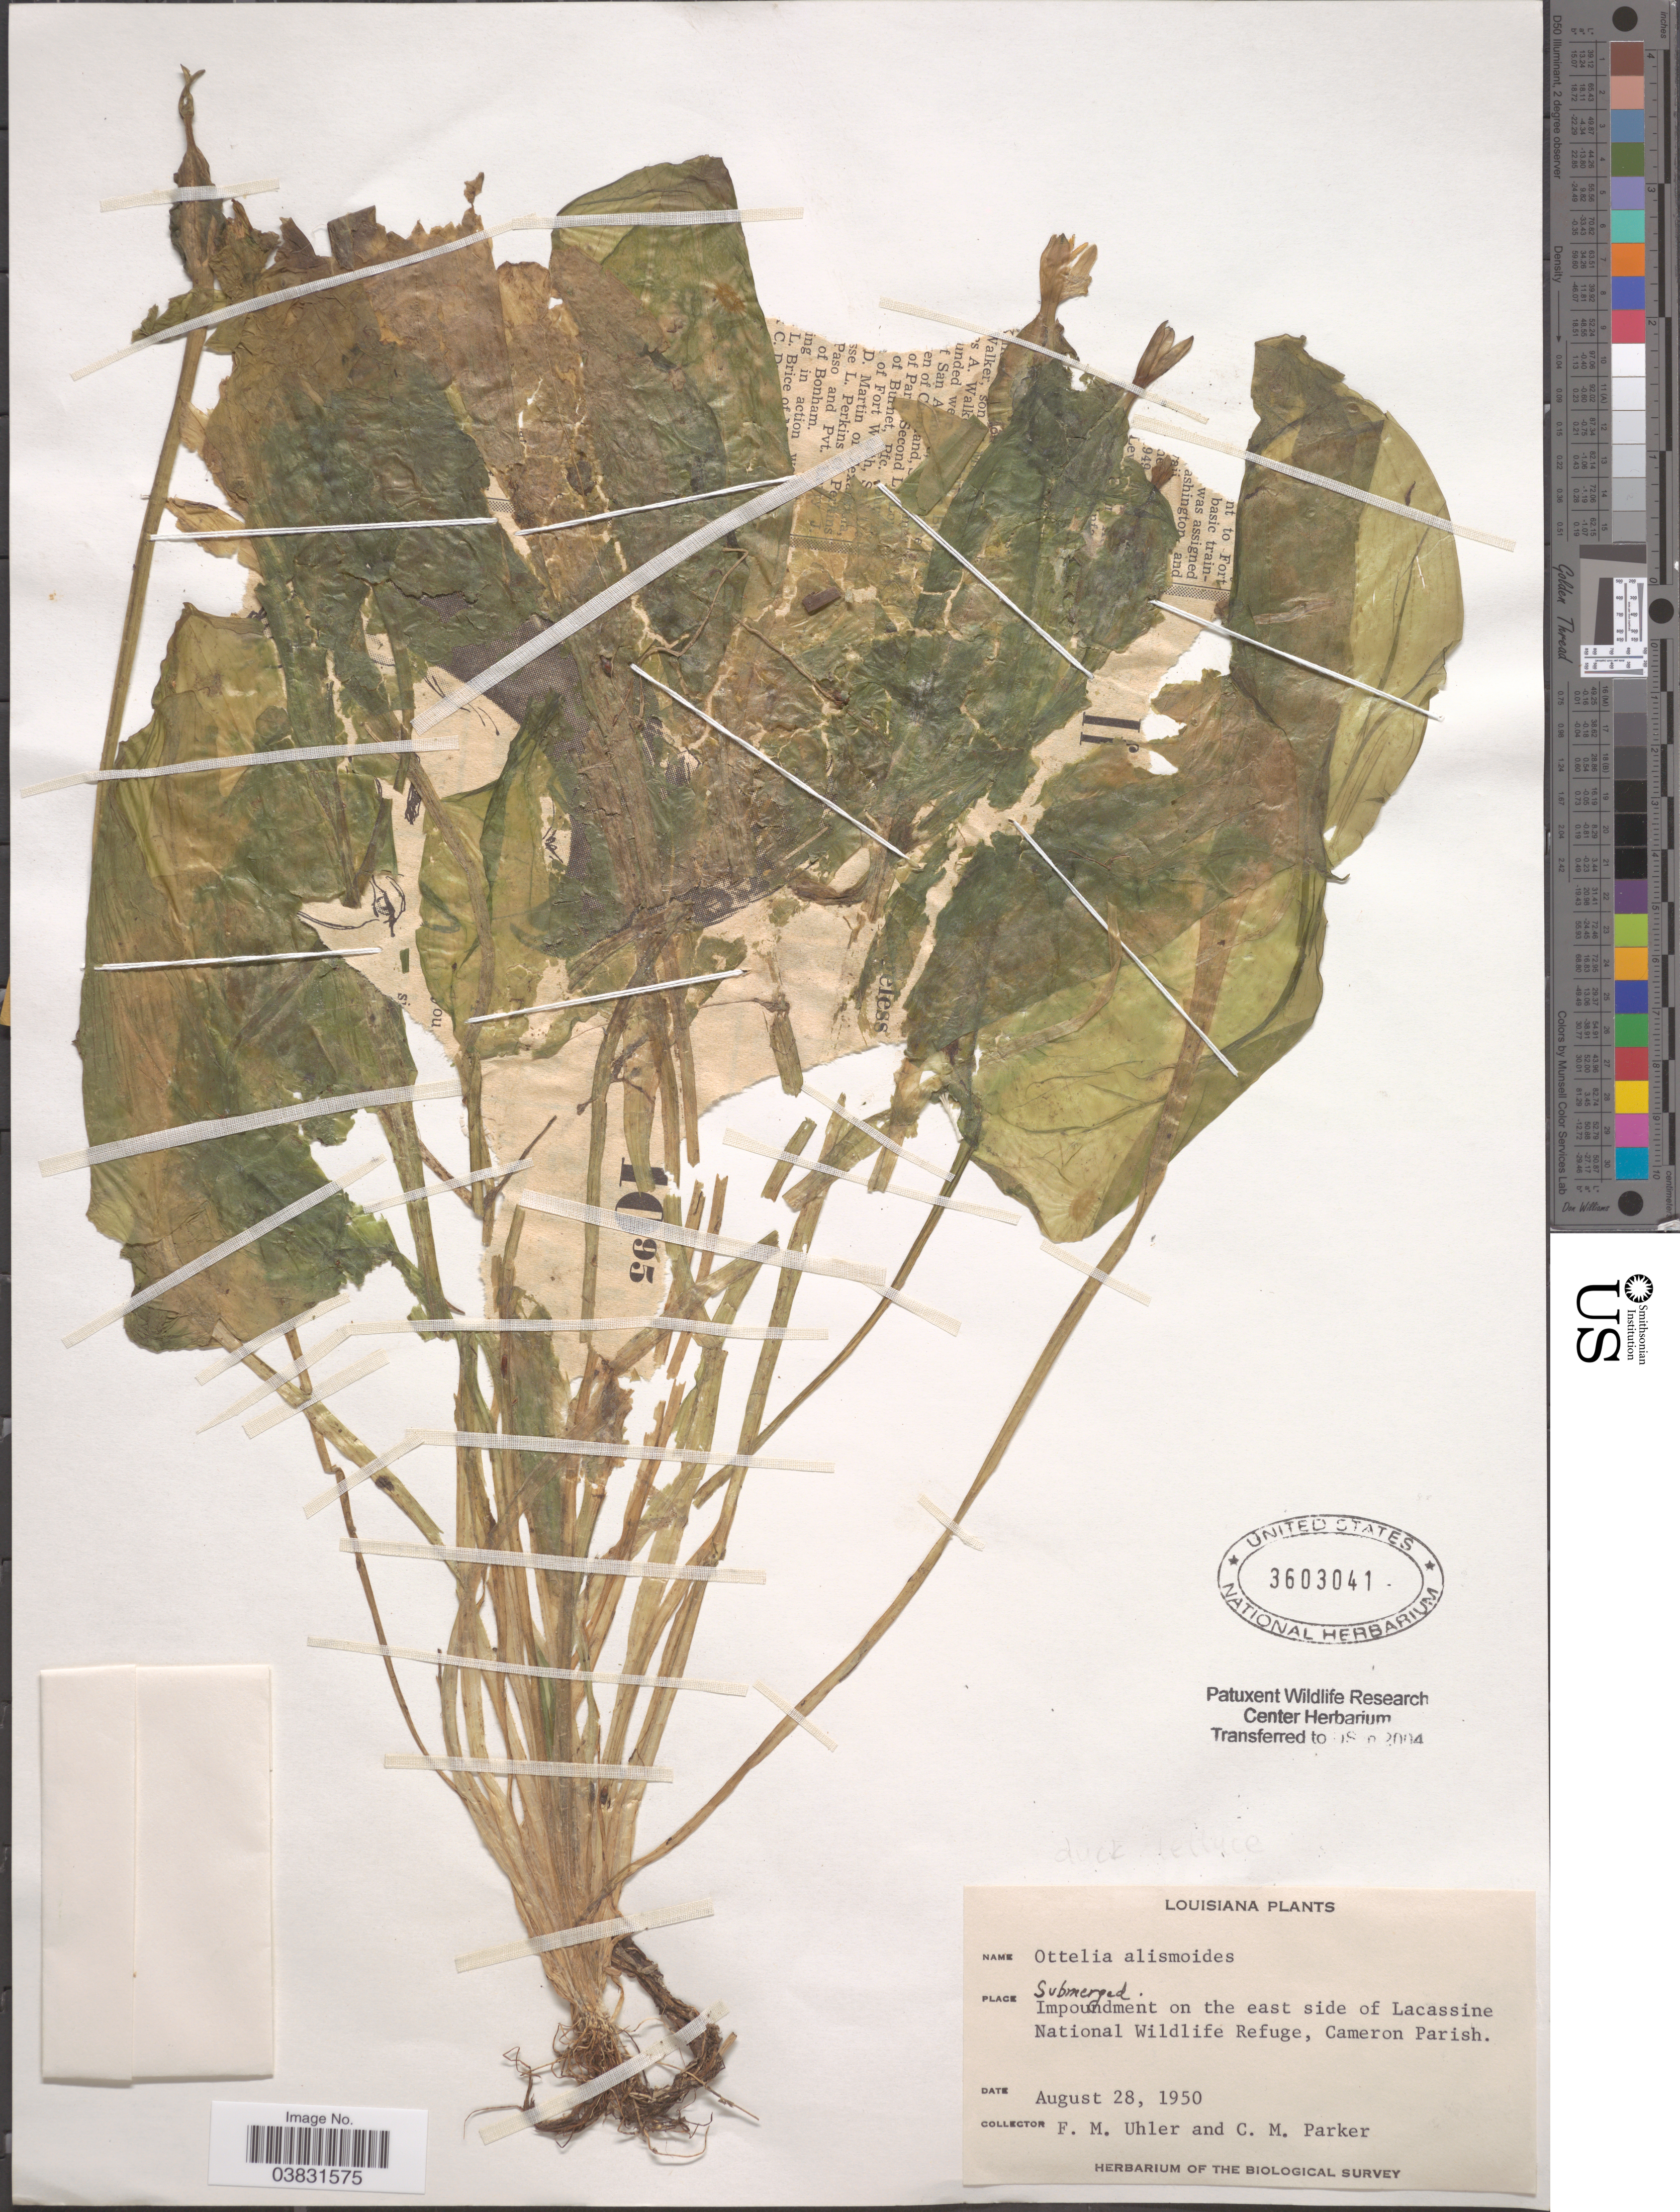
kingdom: Plantae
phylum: Tracheophyta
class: Liliopsida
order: Alismatales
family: Hydrocharitaceae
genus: Ottelia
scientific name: Ottelia alismoides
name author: Pers.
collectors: F. M. Uhler & C. Parker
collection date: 1950-08-28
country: United States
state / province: Louisiana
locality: On the east of Lacassine National Wildlife Refuge, Cameron Parish.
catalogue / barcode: US 3603041